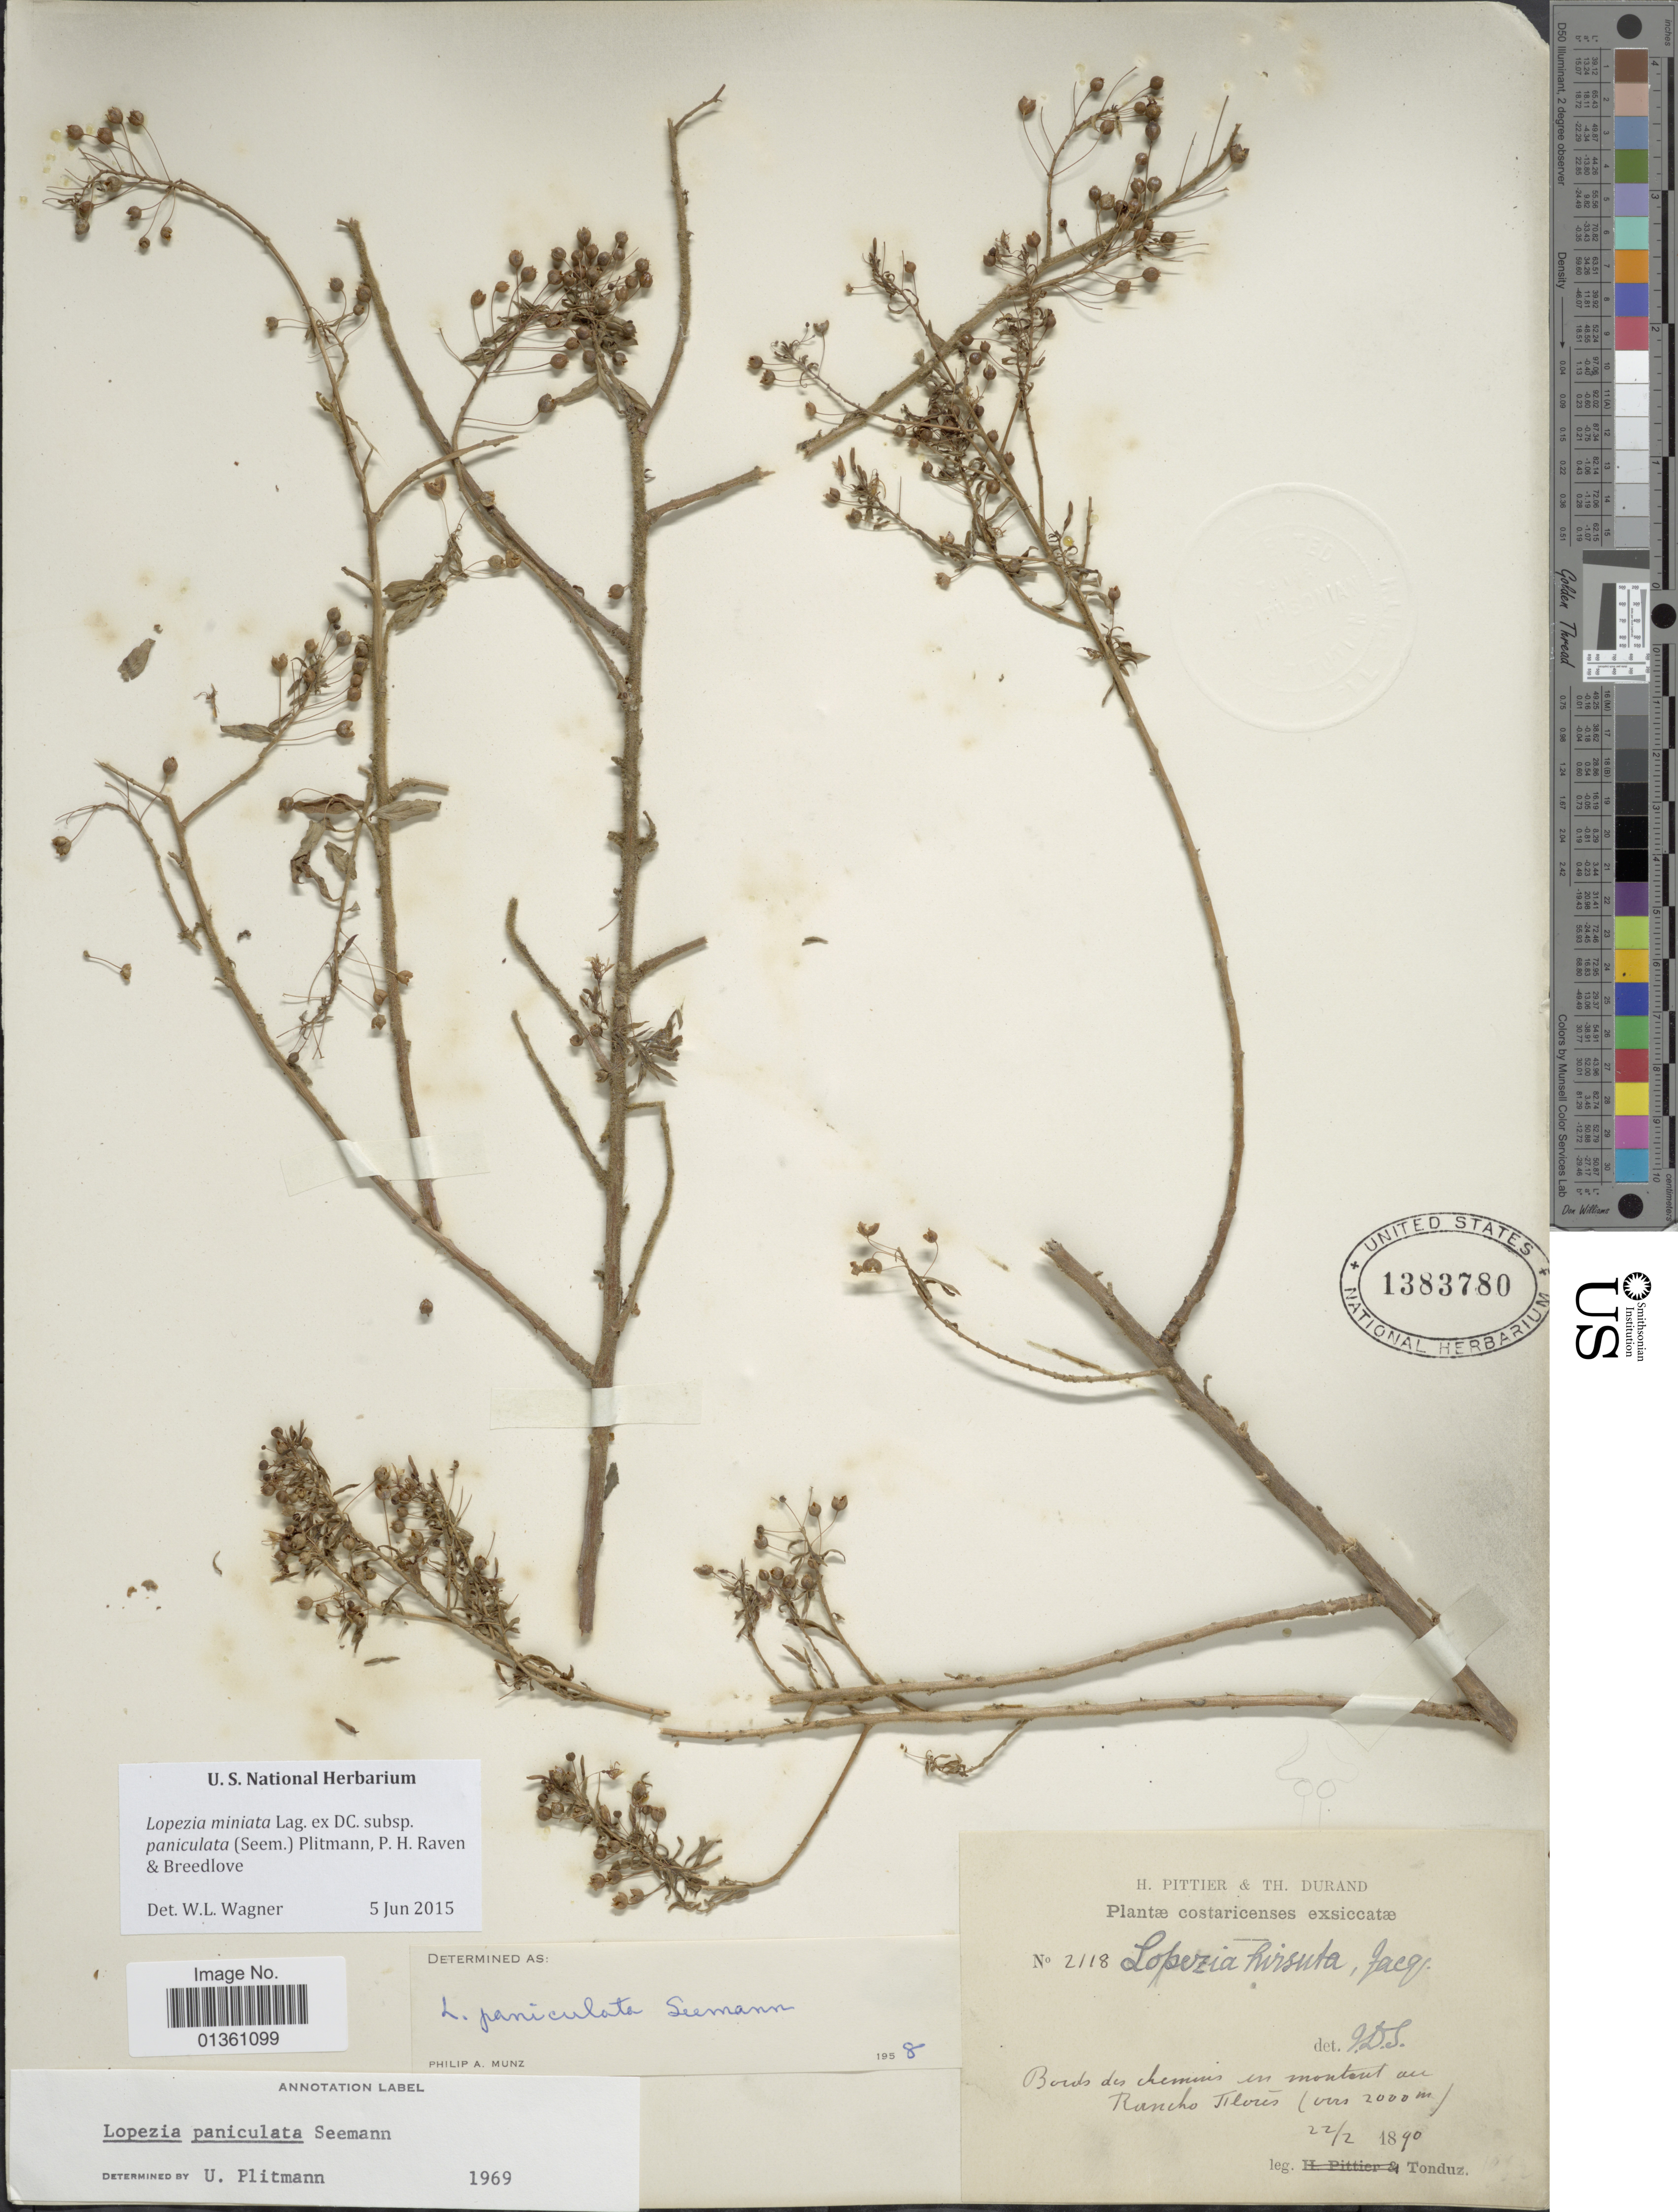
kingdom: Plantae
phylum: Tracheophyta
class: Magnoliopsida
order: Myrtales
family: Onagraceae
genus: Lopezia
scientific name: Lopezia miniata subsp. paniculata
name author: (Seem.) Plitmann et al.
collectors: A. Tonduz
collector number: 2118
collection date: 1890-02-22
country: Costa Rica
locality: Bords des chemins in montant au Rancho Flores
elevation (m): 2000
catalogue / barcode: US 1383780